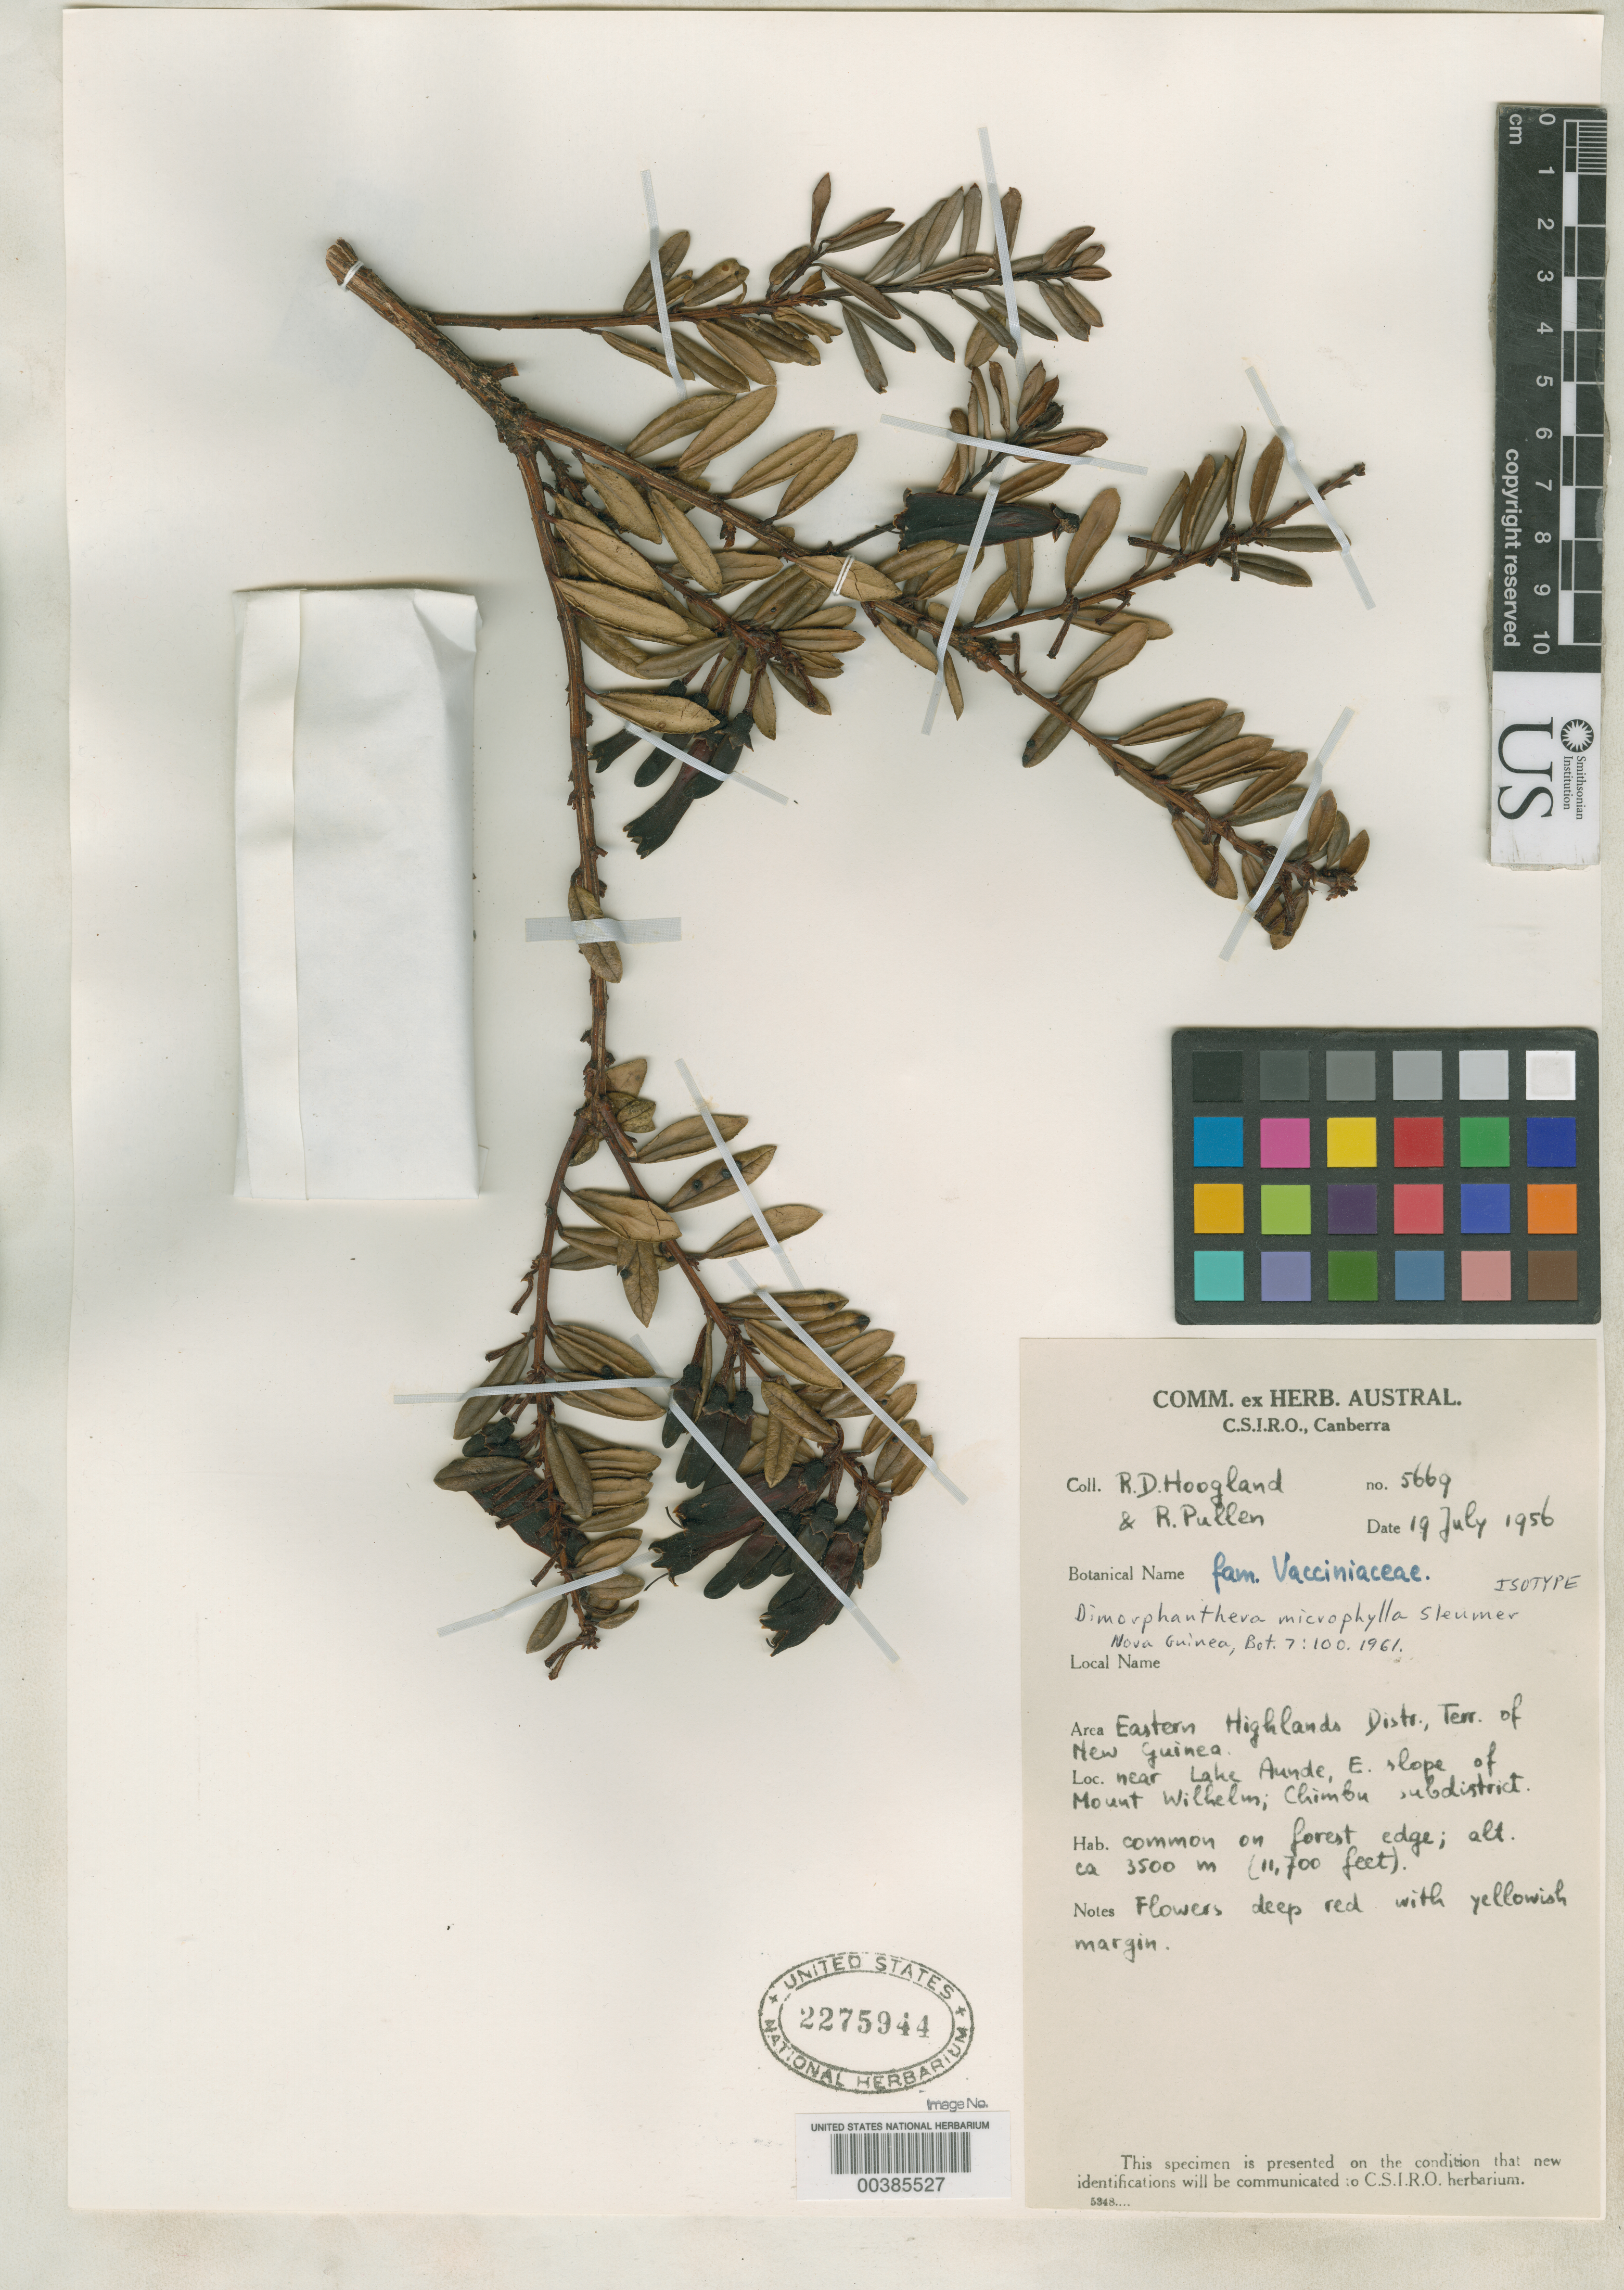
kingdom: Plantae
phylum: Tracheophyta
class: Magnoliopsida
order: Ericales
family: Ericaceae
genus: Dimorphanthera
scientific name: Dimorphanthera microphylla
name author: Sleumer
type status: Isotype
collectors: R. D. Hoogland & R. Pullen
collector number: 5669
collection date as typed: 19 Jul 1956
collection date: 1956-07-19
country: Papua New Guinea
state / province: Eastern Highlands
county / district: Chimbu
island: New Guinea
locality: Near Lake Aunde, E slope of Mount Wilhelm.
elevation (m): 3566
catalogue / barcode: US 2275944